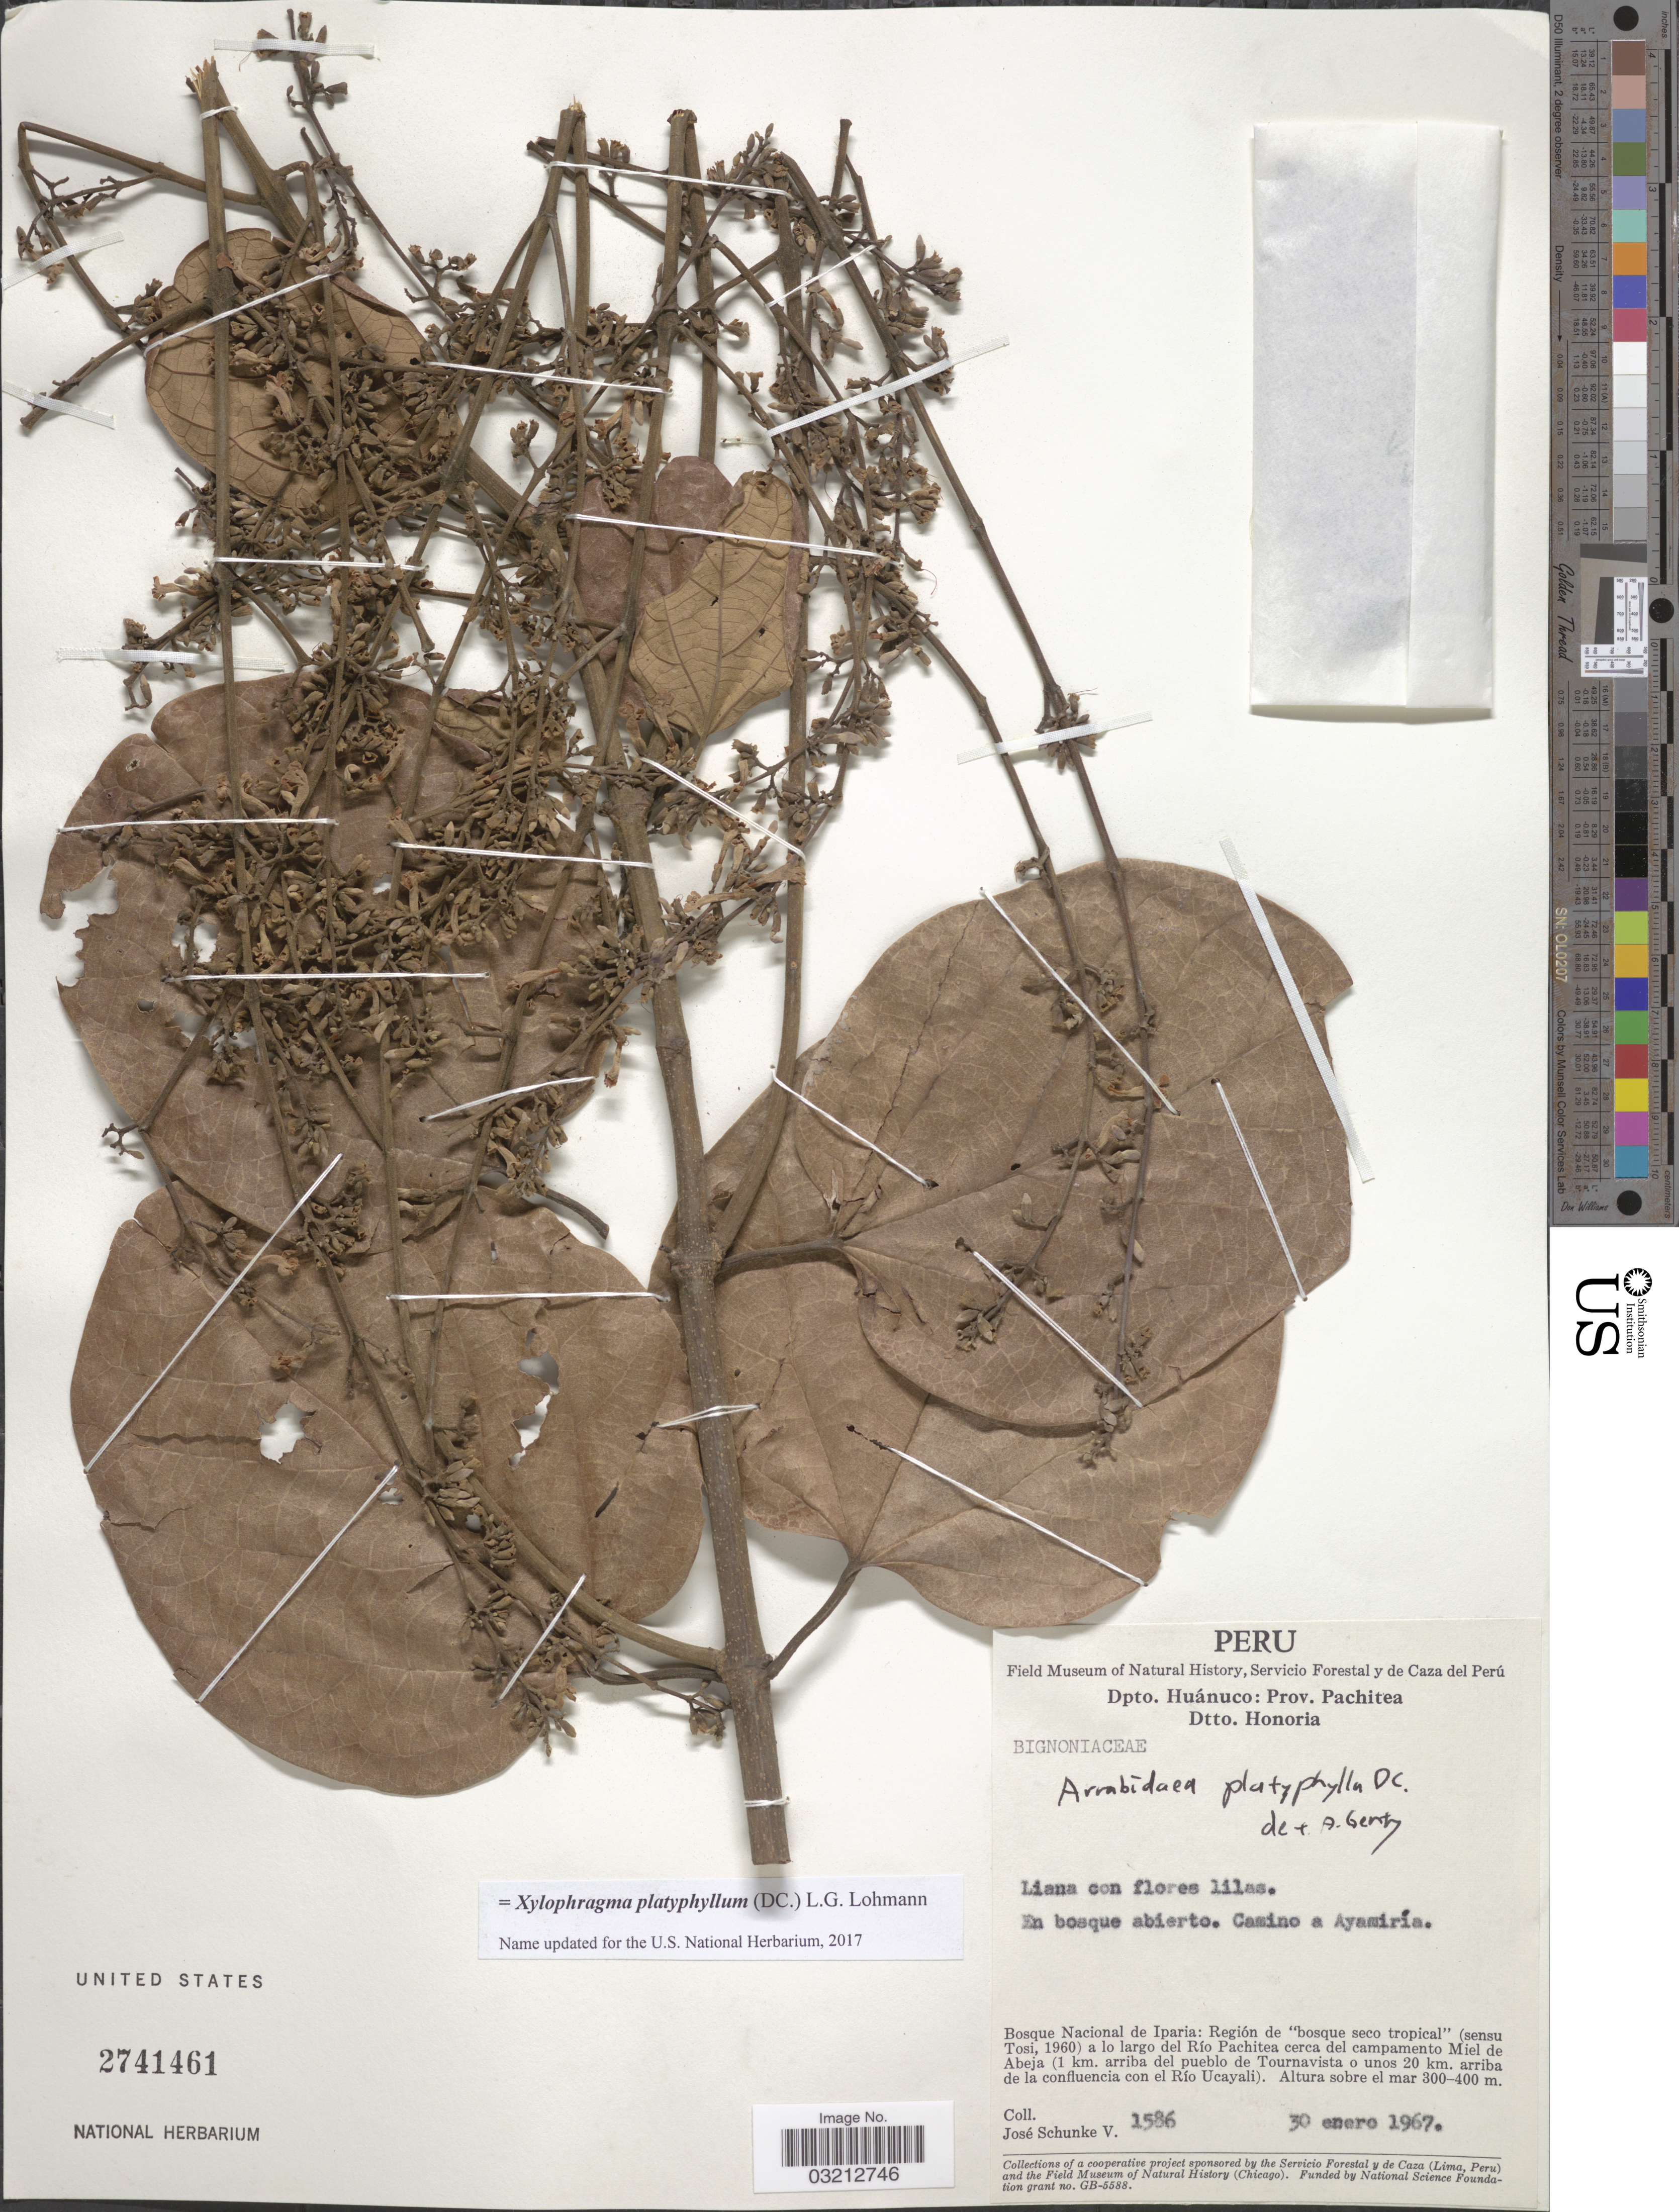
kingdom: Plantae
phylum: Tracheophyta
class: Magnoliopsida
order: Lamiales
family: Bignoniaceae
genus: Xylophragma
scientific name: Xylophragma platyphyllum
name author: (DC.) L.G. Lohmann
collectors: J. Schunke Vigo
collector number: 1586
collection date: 1967-01-30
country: Peru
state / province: Huánuco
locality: Dpto. Huánuco: Prov. Pachitea. Dtto. Honoria. En bosque abierto. Camino a Ayamiría. Bosque Nacional de Iparia: Región de "bosque seco tropical" (Sensu Tosi, 1960) a lo largo del Río Pachitea cerca del campamento Miel de Abeja ( 1 km. arriba del pueblo de Tournavista o unos 20 km. arriba de la confluencia con el Río Ucayali).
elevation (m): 300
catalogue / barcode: US 2741461